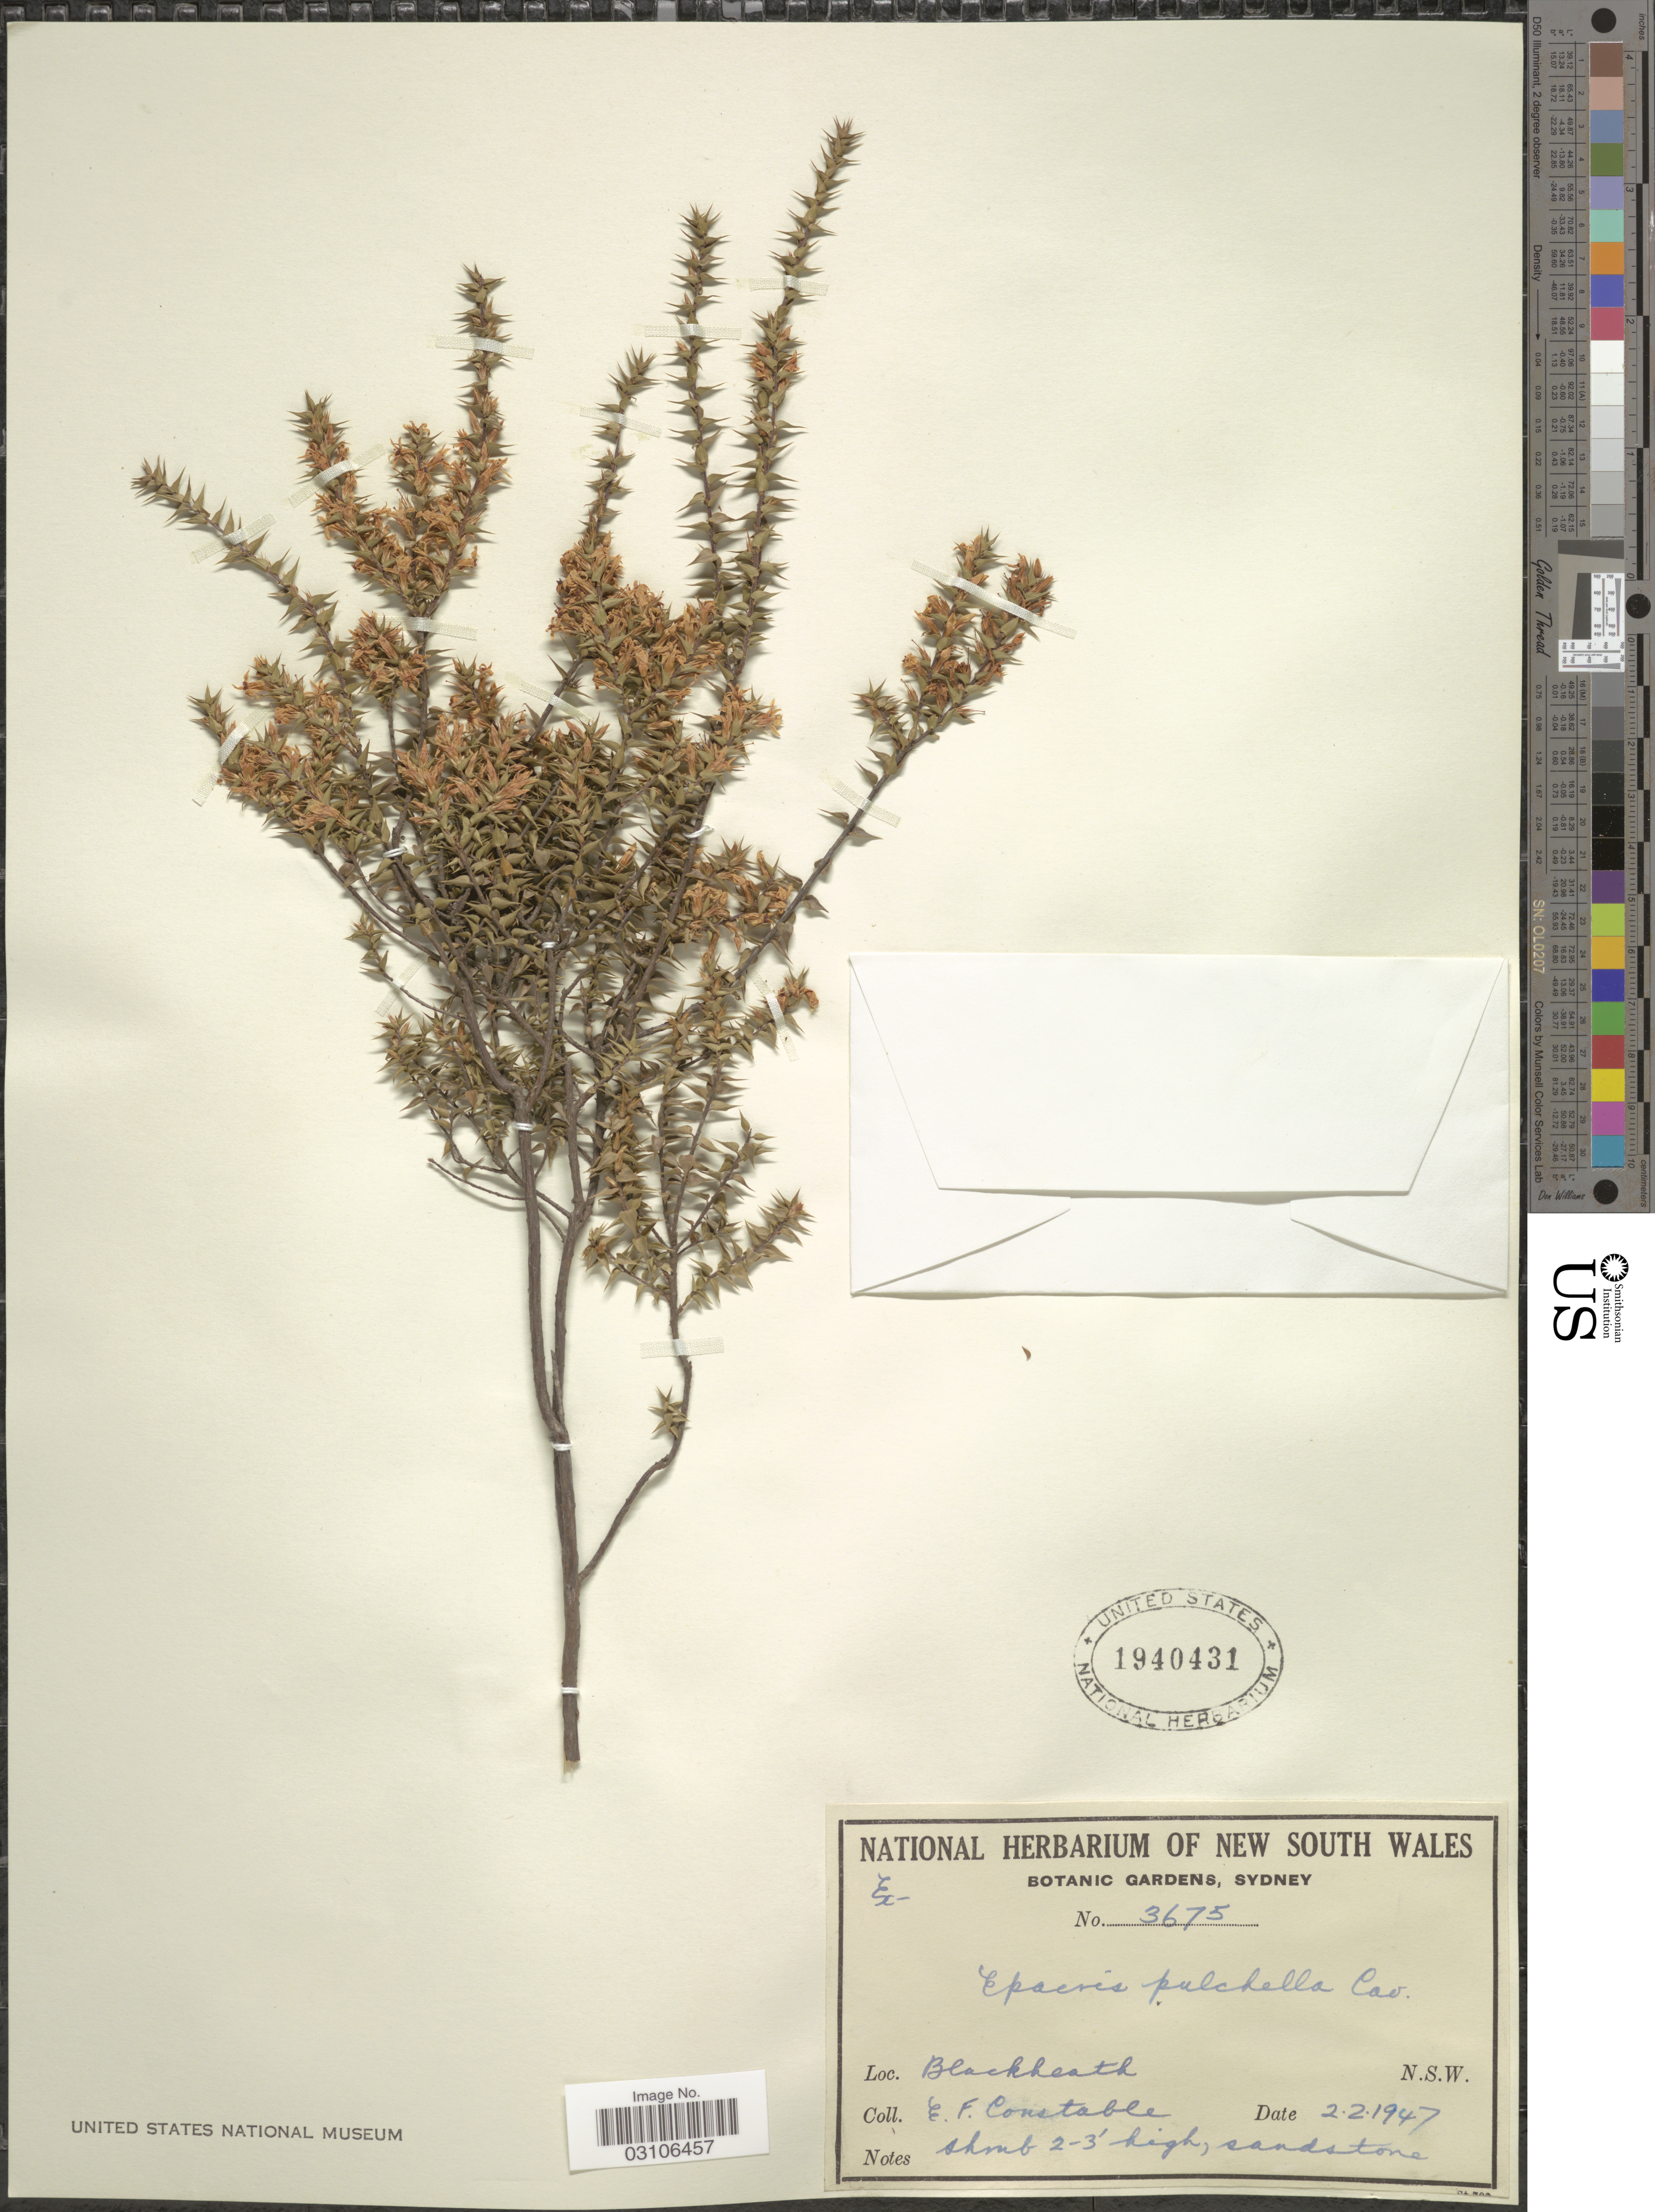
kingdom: Plantae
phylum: Tracheophyta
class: Magnoliopsida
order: Ericales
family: Ericaceae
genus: Epacris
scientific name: Epacris pulchella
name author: Cav.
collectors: E. F. Constable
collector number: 3675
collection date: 1947-02-02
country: Australia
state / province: New South Wales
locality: Blackheath. N.S.W.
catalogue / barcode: US 1940431